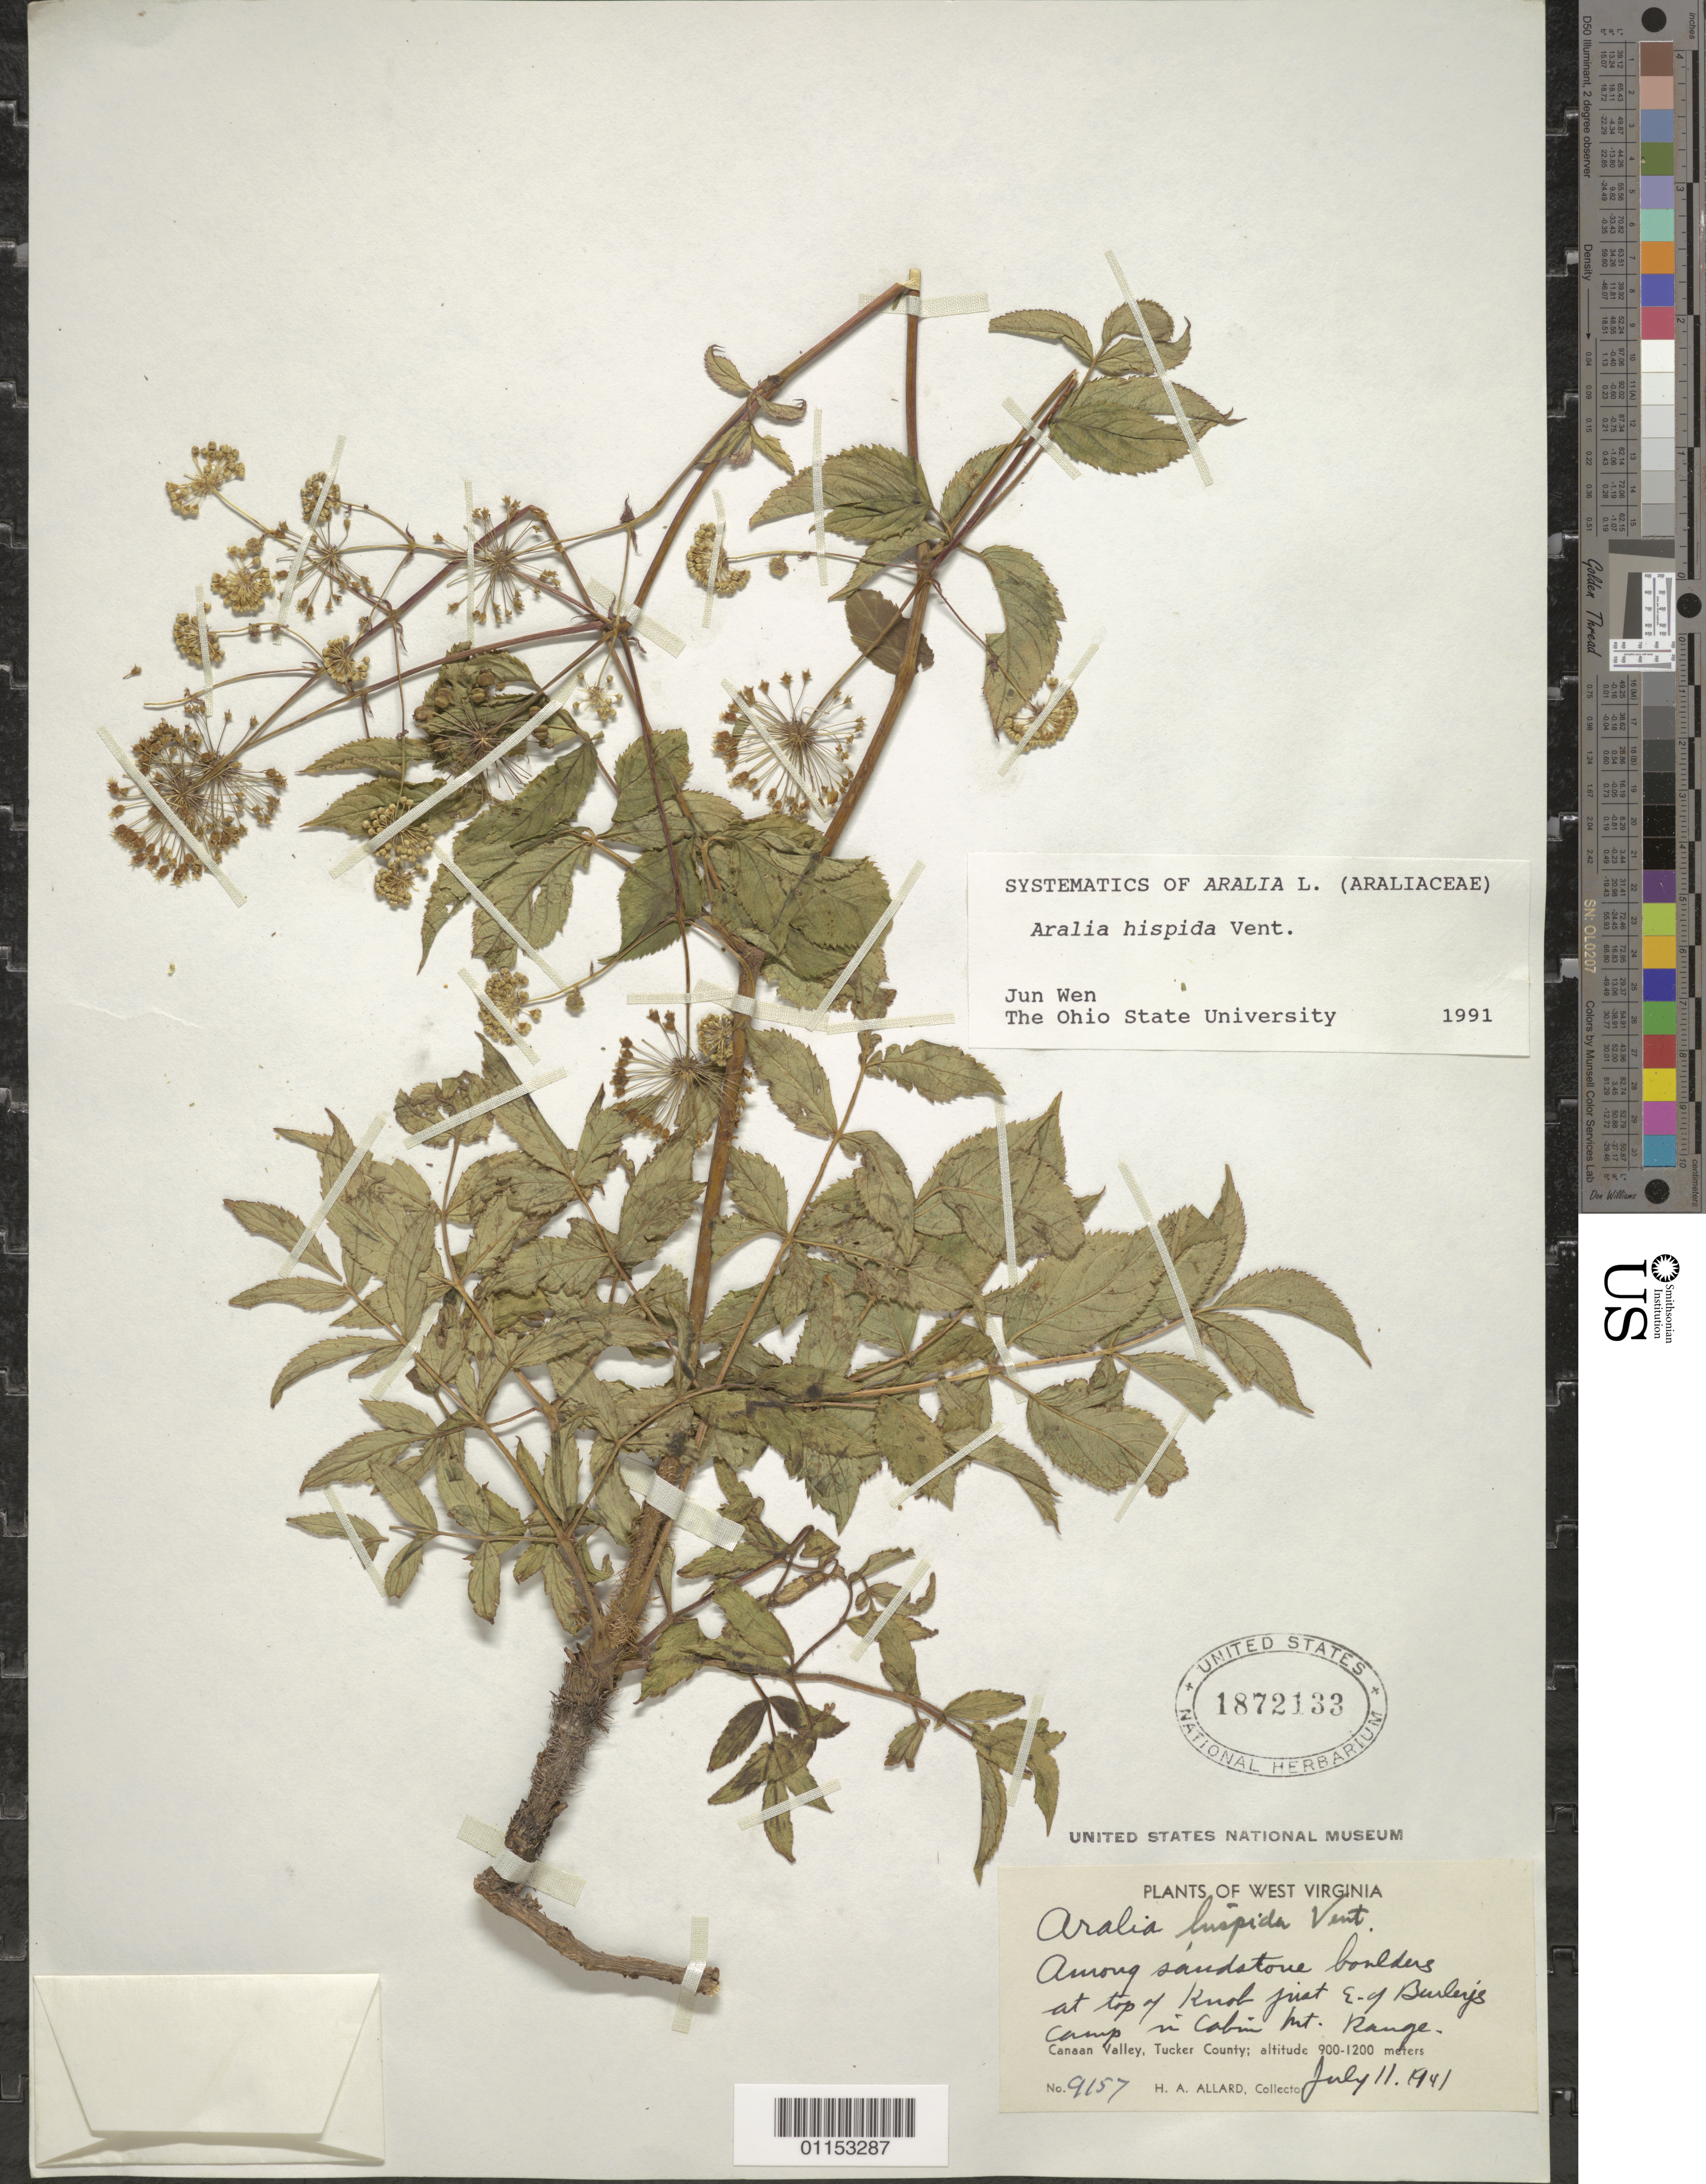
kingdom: Plantae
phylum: Tracheophyta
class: Magnoliopsida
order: Apiales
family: Araliaceae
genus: Aralia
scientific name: Aralia hispida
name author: Vent.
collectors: H. A. Allard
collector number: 9157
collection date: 1941-07-11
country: United States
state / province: West Virginia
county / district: Tucker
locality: Canaan Valley.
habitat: Among sandstone boulders.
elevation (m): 900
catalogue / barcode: US 1872133